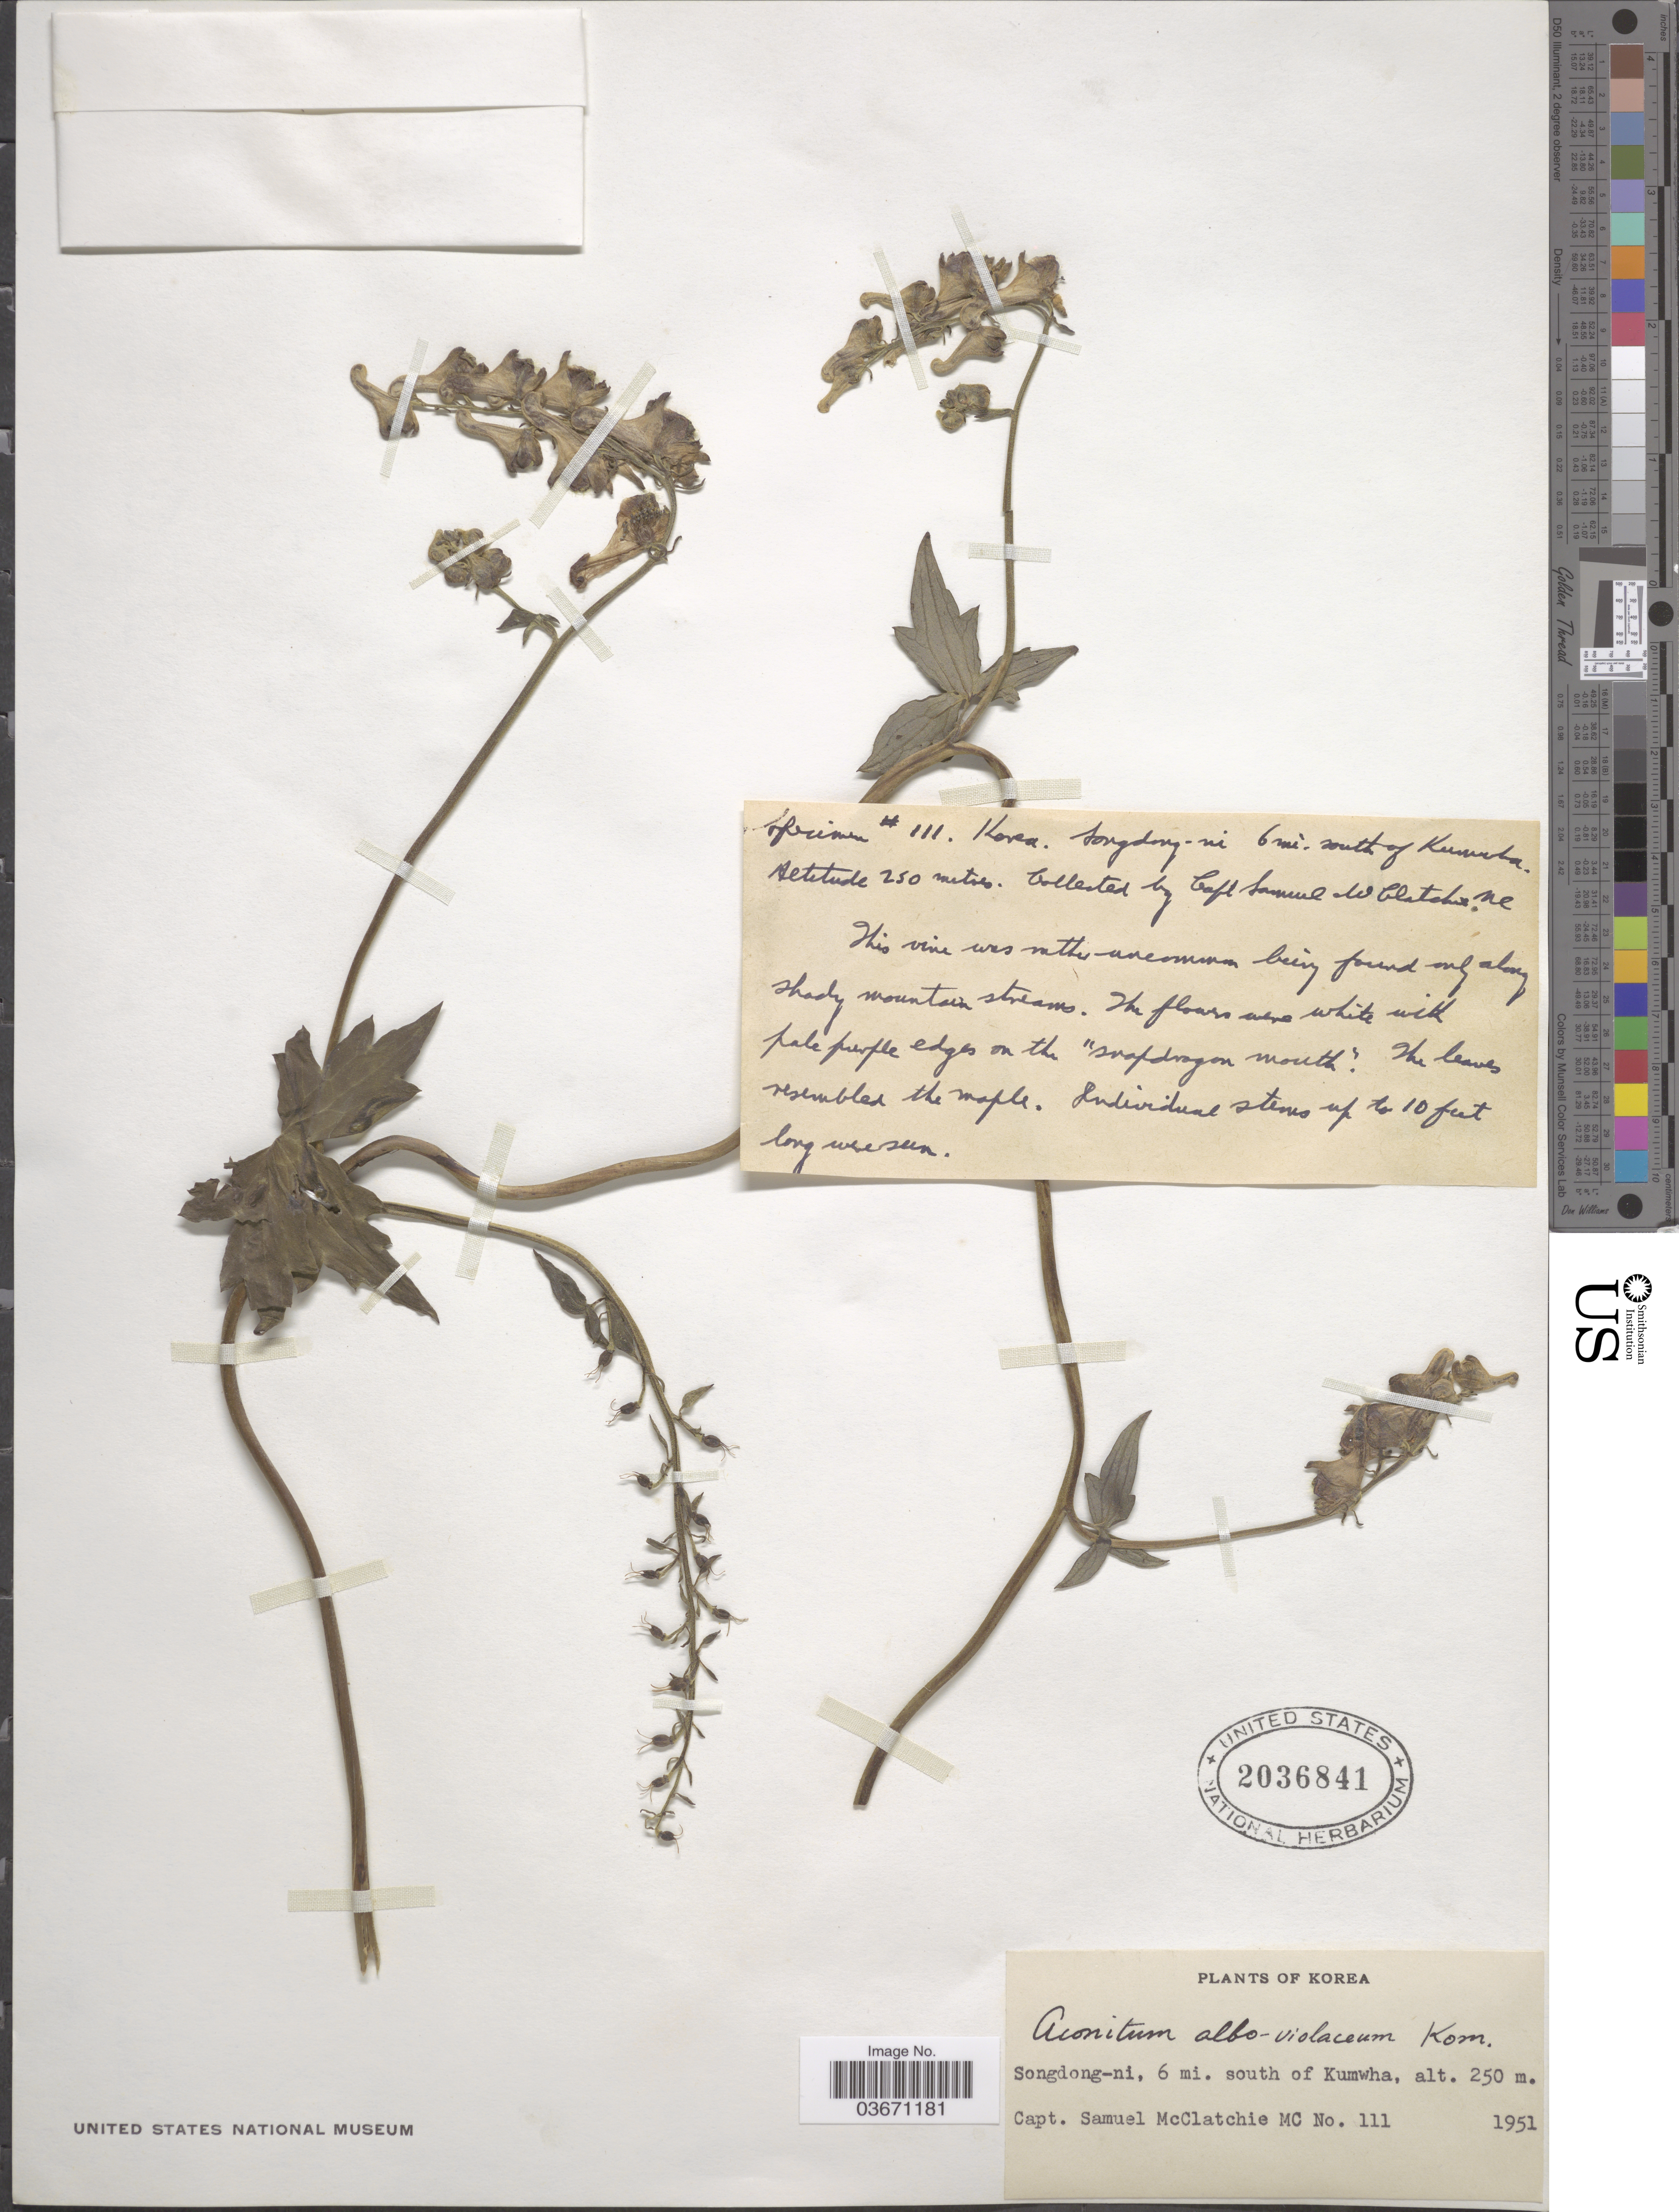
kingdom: Plantae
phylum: Tracheophyta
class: Magnoliopsida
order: Ranunculales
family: Ranunculaceae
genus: Aconitum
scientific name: Aconitum alboviolaceum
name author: Kom.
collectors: S. McClatchie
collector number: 111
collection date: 1951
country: North Korea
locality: Songdong-ni, 6 mi. south of Kumwha.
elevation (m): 250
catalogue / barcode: US 2036841